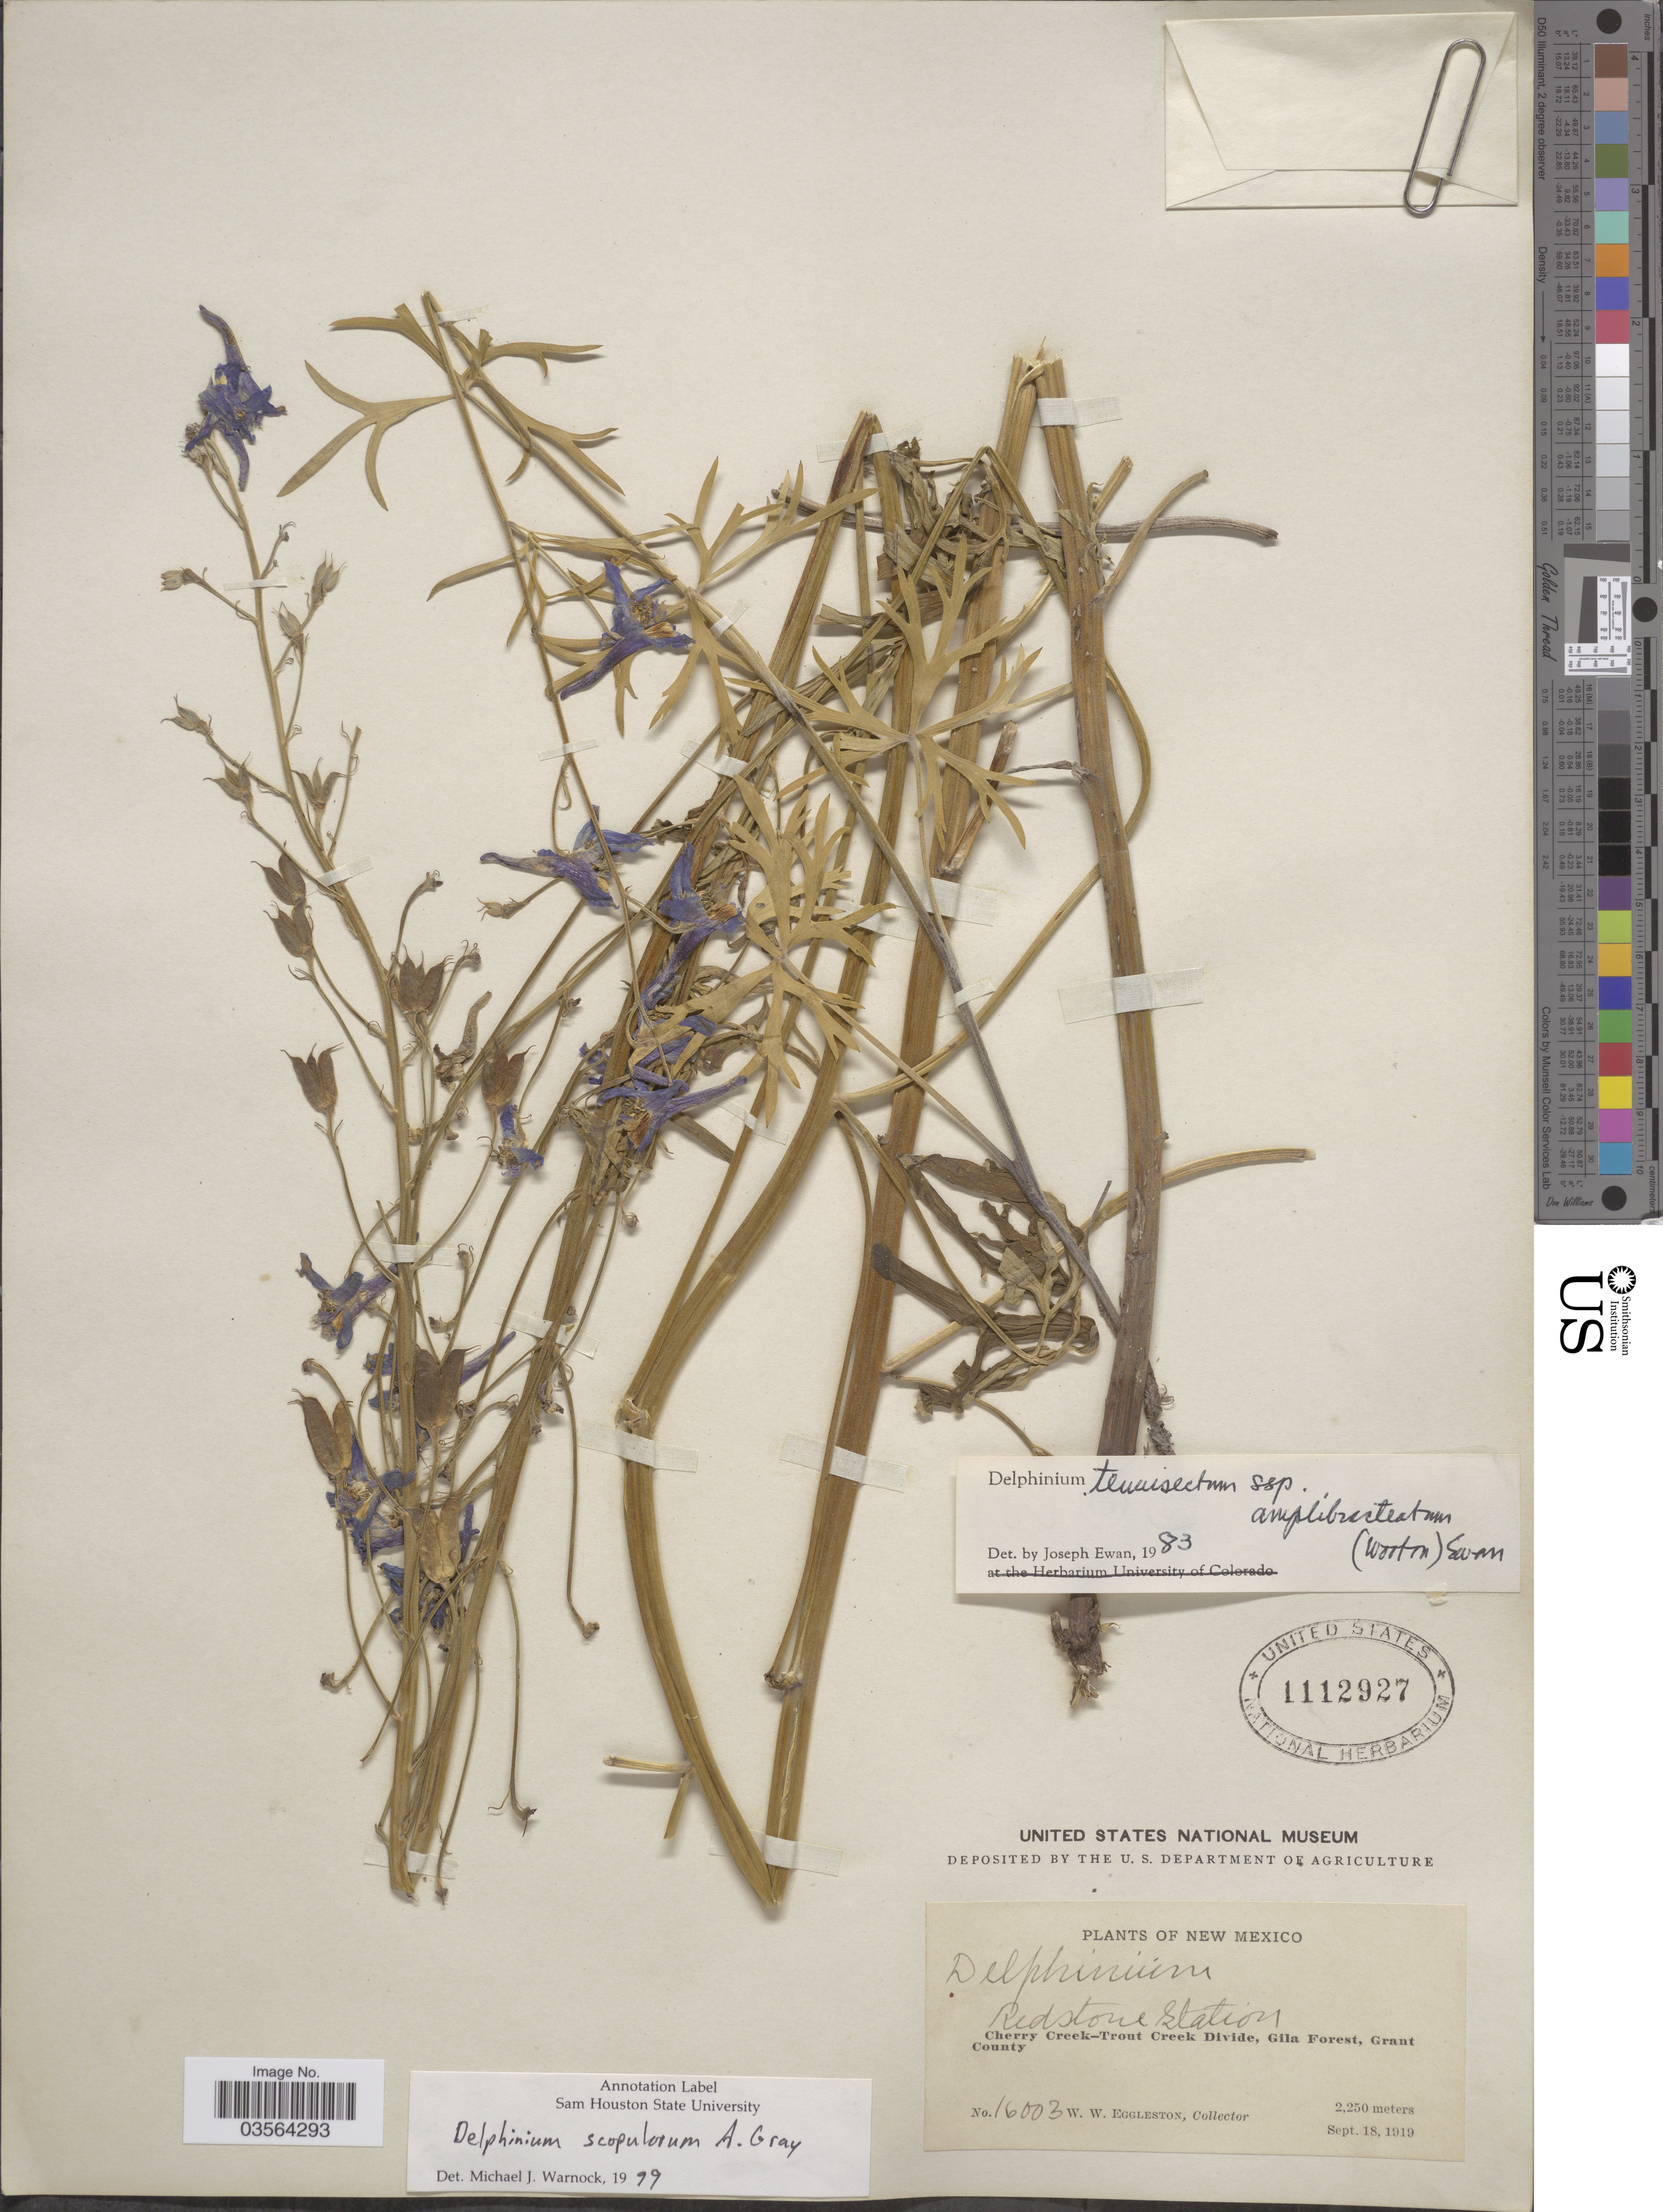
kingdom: Plantae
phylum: Tracheophyta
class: Magnoliopsida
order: Ranunculales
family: Ranunculaceae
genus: Delphinium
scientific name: Delphinium scopulorum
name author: A. Gray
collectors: W. W. Eggleston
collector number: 16003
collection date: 1919-09-18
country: United States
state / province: New Mexico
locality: Redstone Station. Cherry Creek-trout Creek Divide, Gila Forest, Grant County.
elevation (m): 2250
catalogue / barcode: US 1112927